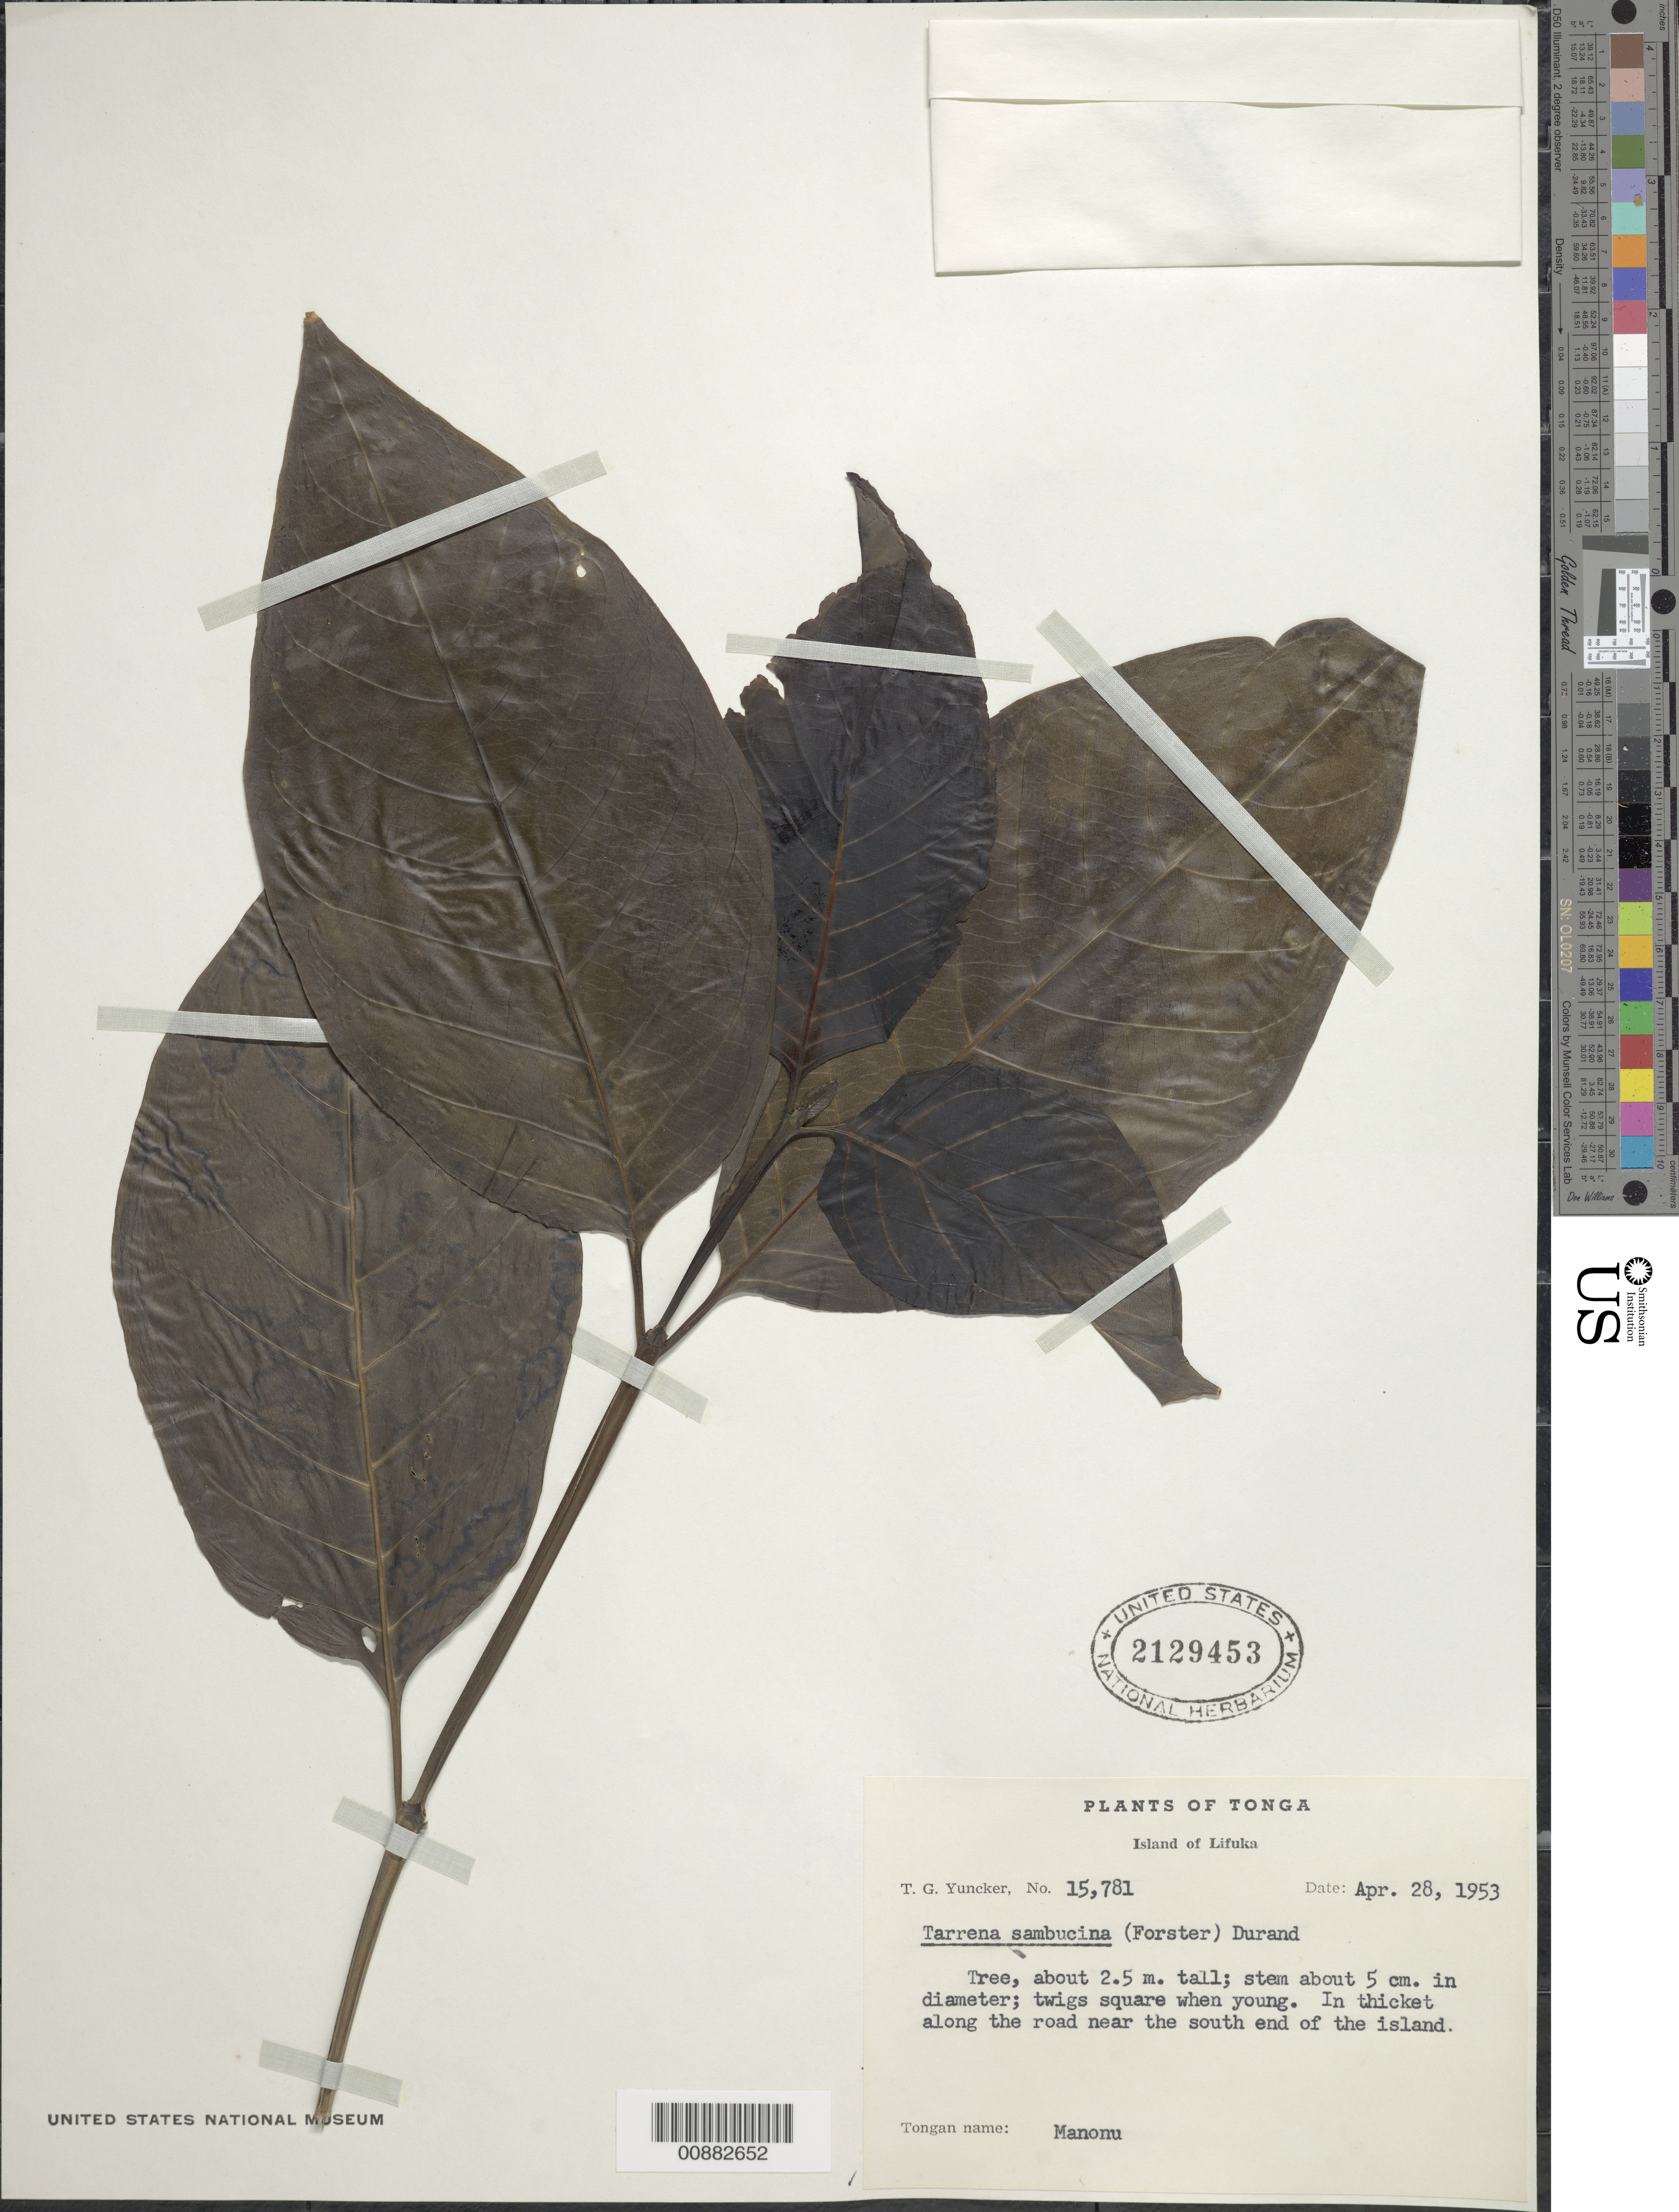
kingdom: Plantae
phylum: Tracheophyta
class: Magnoliopsida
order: Gentianales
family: Rubiaceae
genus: Tarenna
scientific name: Tarenna sambucina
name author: (G. Forst.) Drake ex Durand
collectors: T. G. Yuncker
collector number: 15781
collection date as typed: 28 Apr 1953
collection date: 1953-04-28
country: Tonga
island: Lifuka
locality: Thicket along the road near the south end of the island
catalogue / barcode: US 2129453